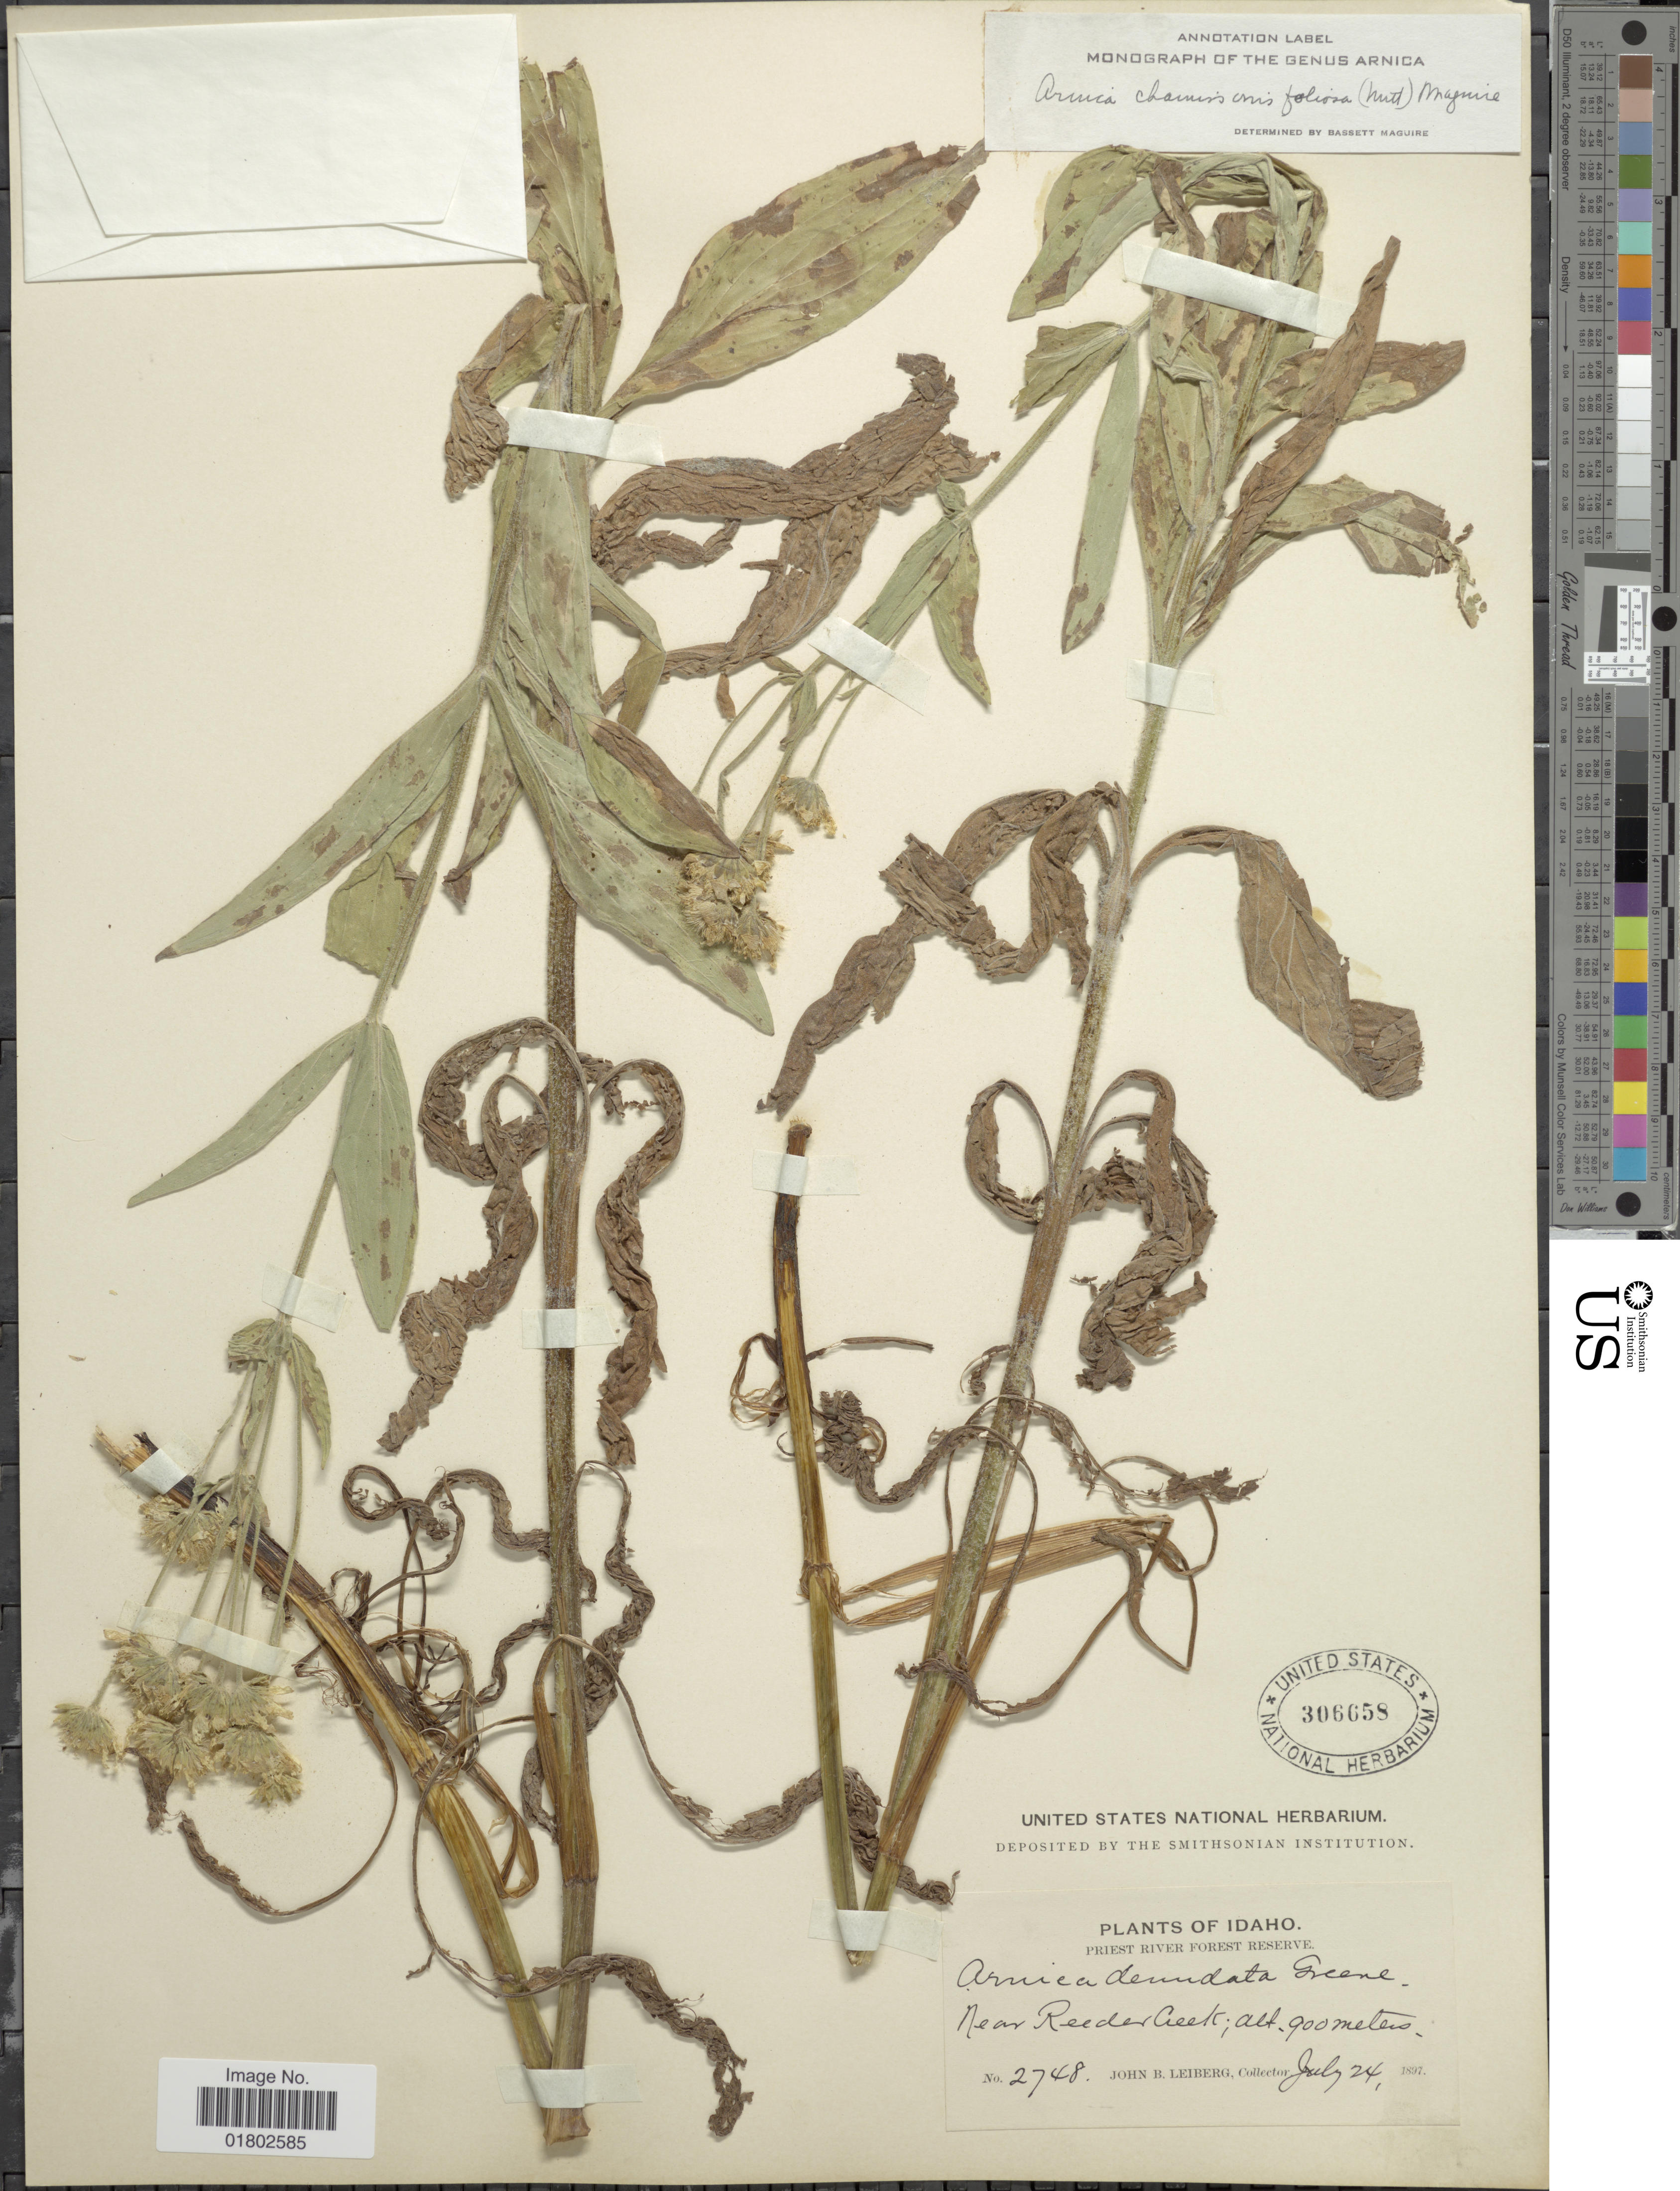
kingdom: Plantae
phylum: Tracheophyta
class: Magnoliopsida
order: Asterales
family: Asteraceae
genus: Arnica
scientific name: Arnica chamissonis subsp. foliosa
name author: (Nutt.) Maguire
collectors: J. B. Leiberg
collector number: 2748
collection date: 1897-07-24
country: United States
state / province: Idaho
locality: Priest River Forest Reserve, near Reeder Creek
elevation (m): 900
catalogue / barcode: US 306658